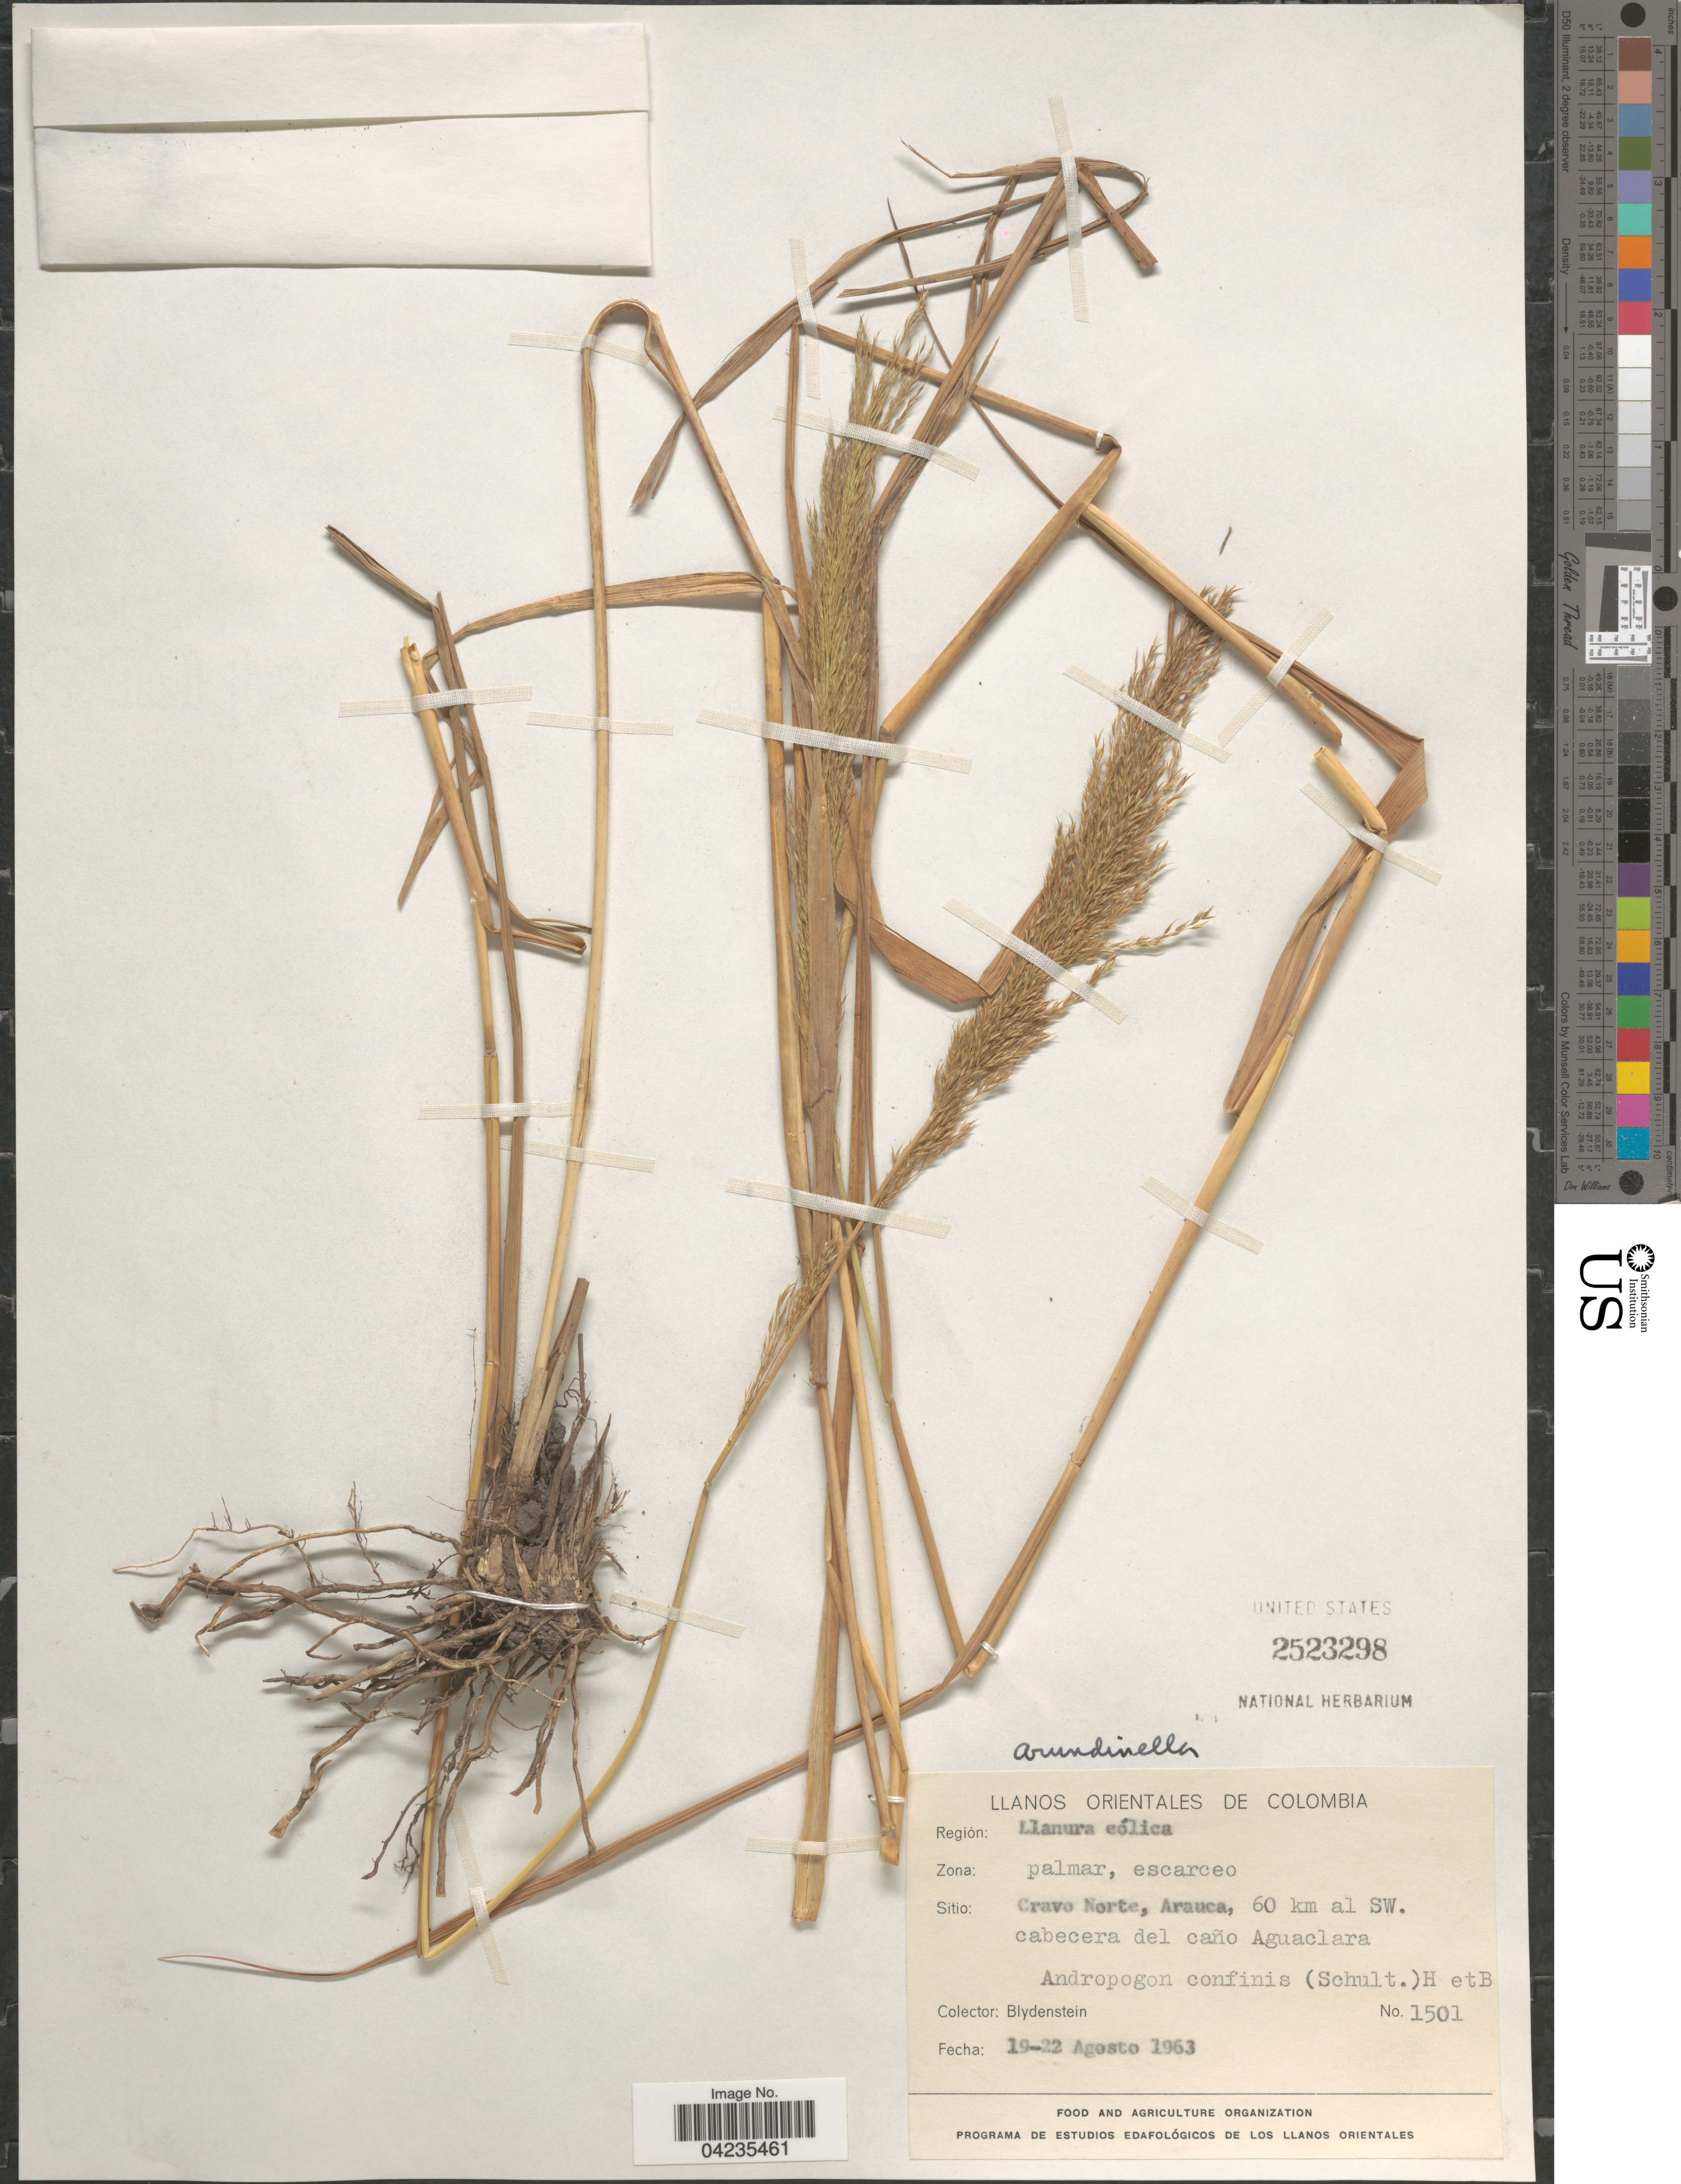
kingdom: Plantae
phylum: Tracheophyta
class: Liliopsida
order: Poales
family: Poaceae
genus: Arundinella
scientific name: Arundinella hispida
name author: (Humb. & Bonpl. ex Willd.) Kuntze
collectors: Blydenstein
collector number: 1501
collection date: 1963-08-19/1963-08-22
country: Colombia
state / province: Arauca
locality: Llanos Orientales de Colombia. Región: Llanura eólica. Sitio: Cravo Norte, 60 km al SW. cabecera del caño Aguaclara.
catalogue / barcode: US 2523298